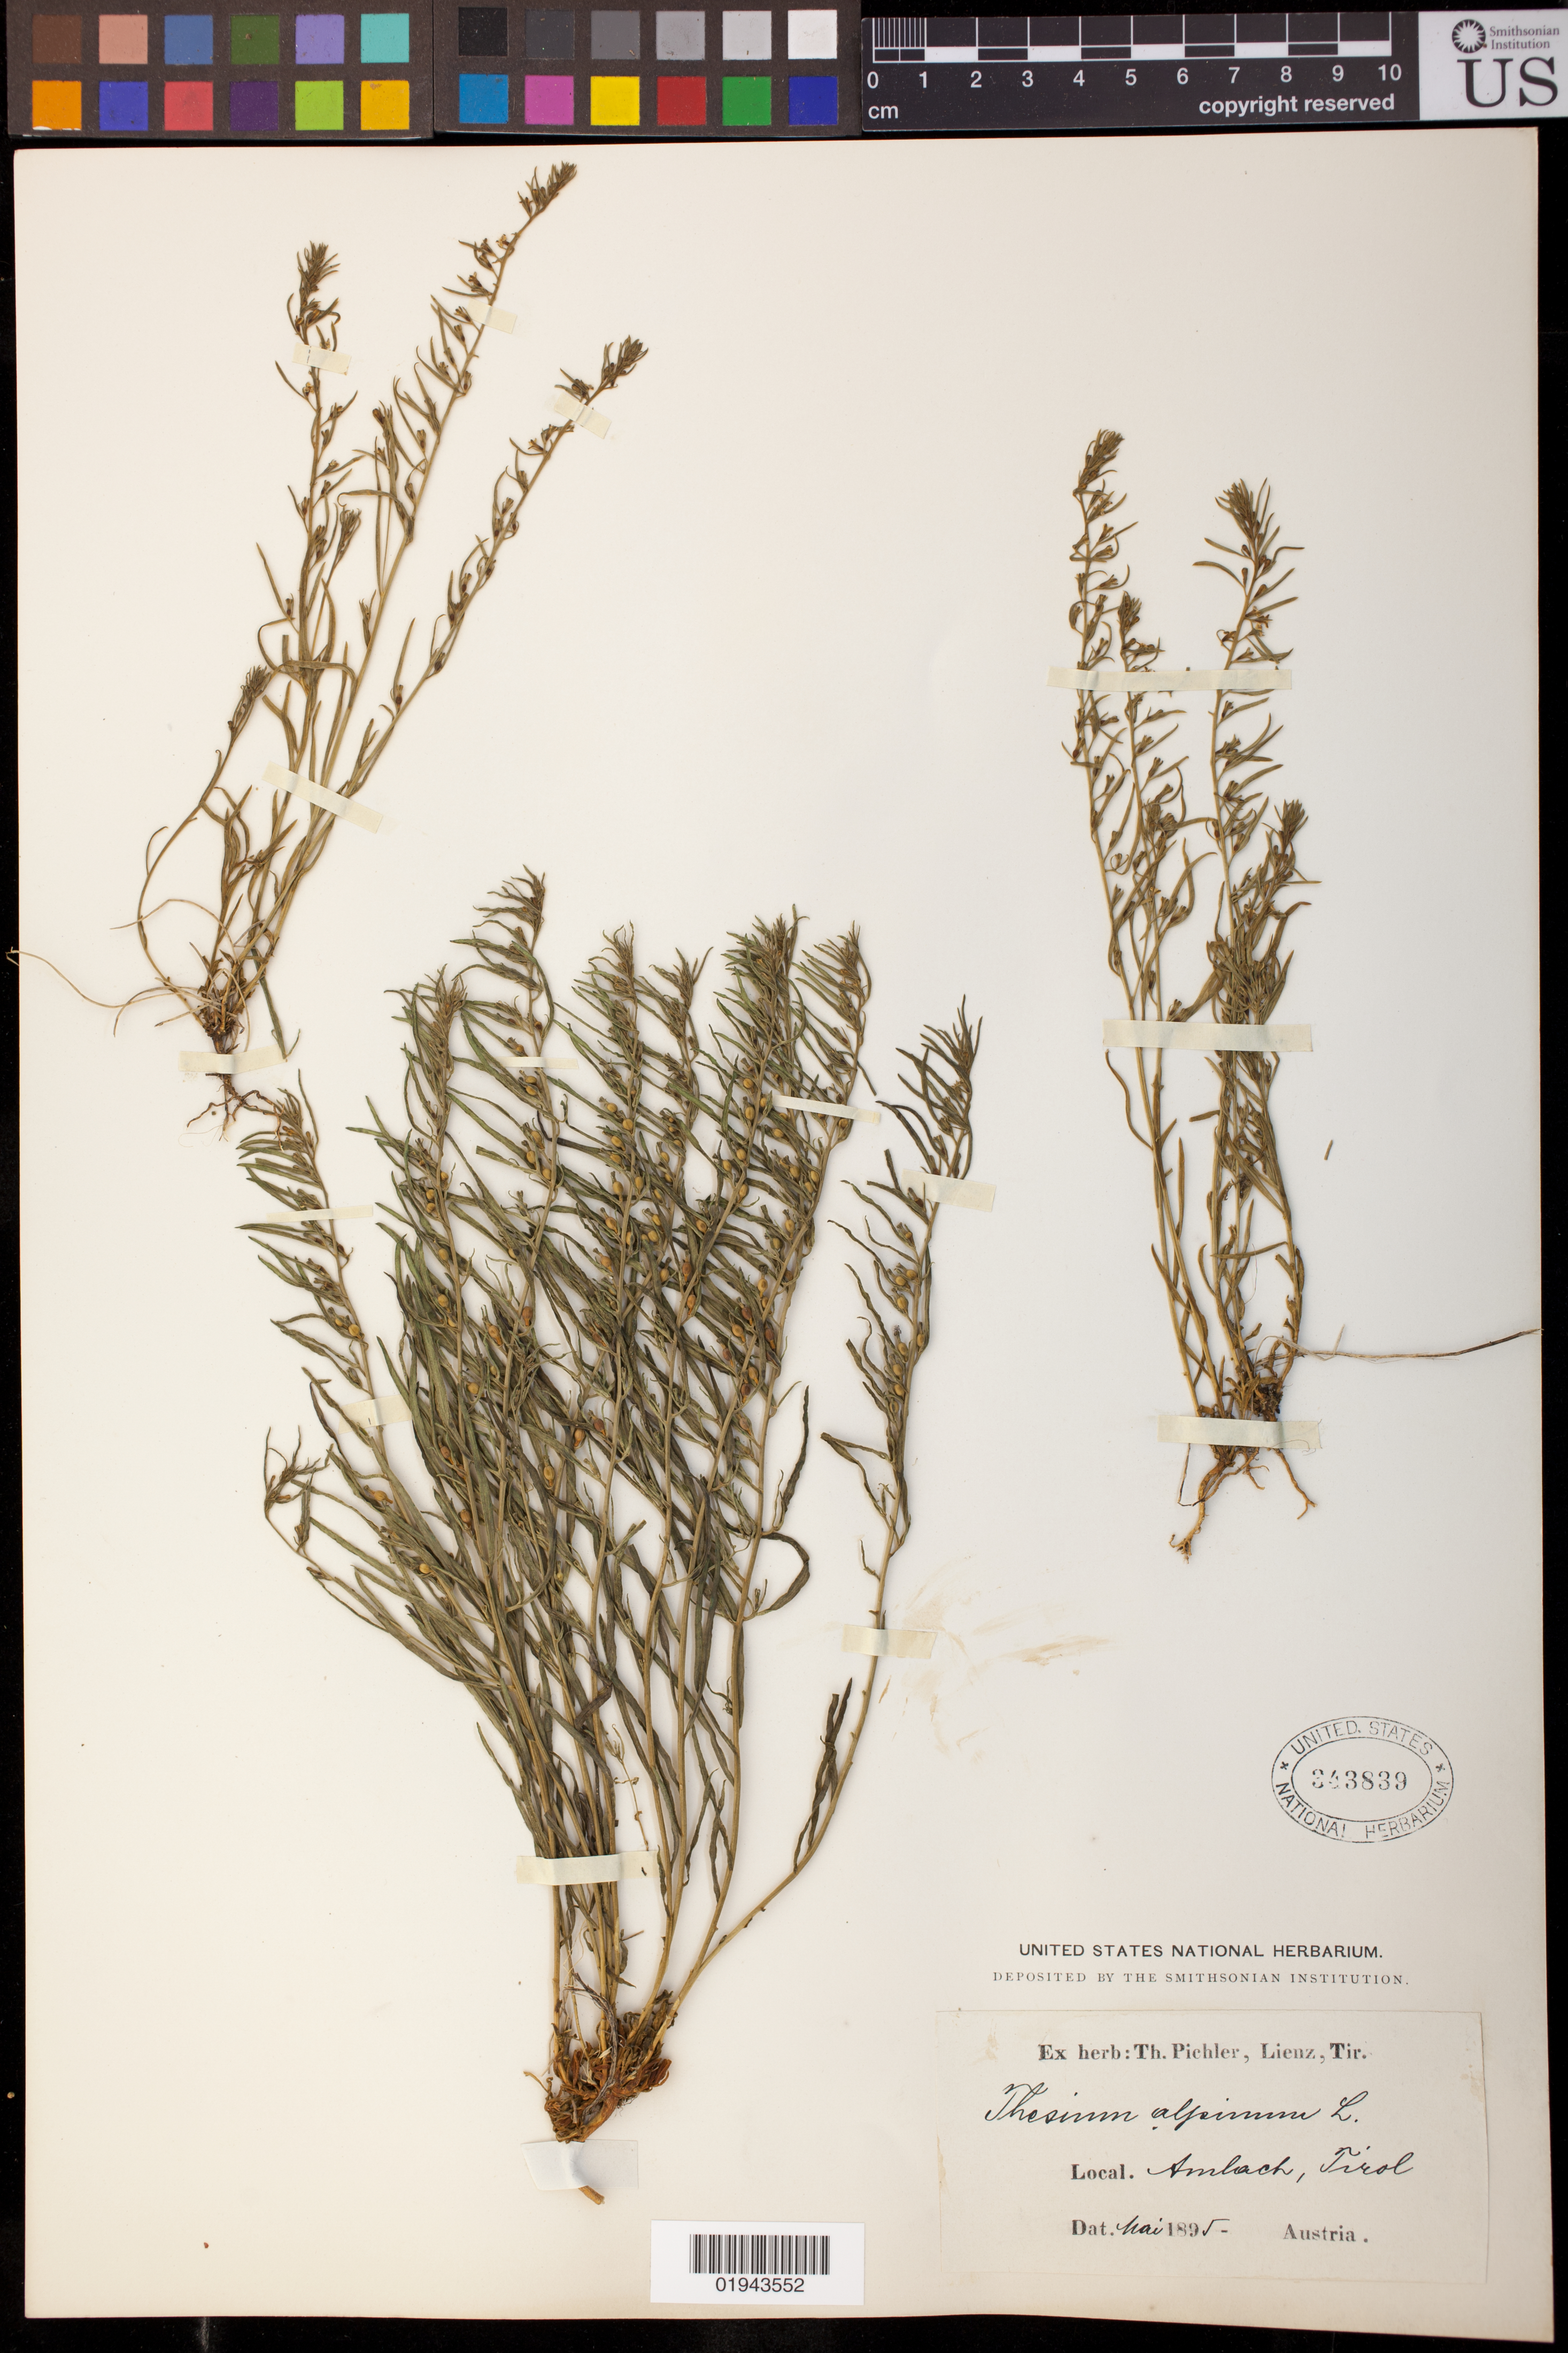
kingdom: Plantae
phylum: Tracheophyta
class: Magnoliopsida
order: Santalales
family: Thesiaceae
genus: Thesium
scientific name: Thesium alpinum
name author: L.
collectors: T. Pichler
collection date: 1895-05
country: Austria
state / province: Tirol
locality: Amlach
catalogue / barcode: US 343839